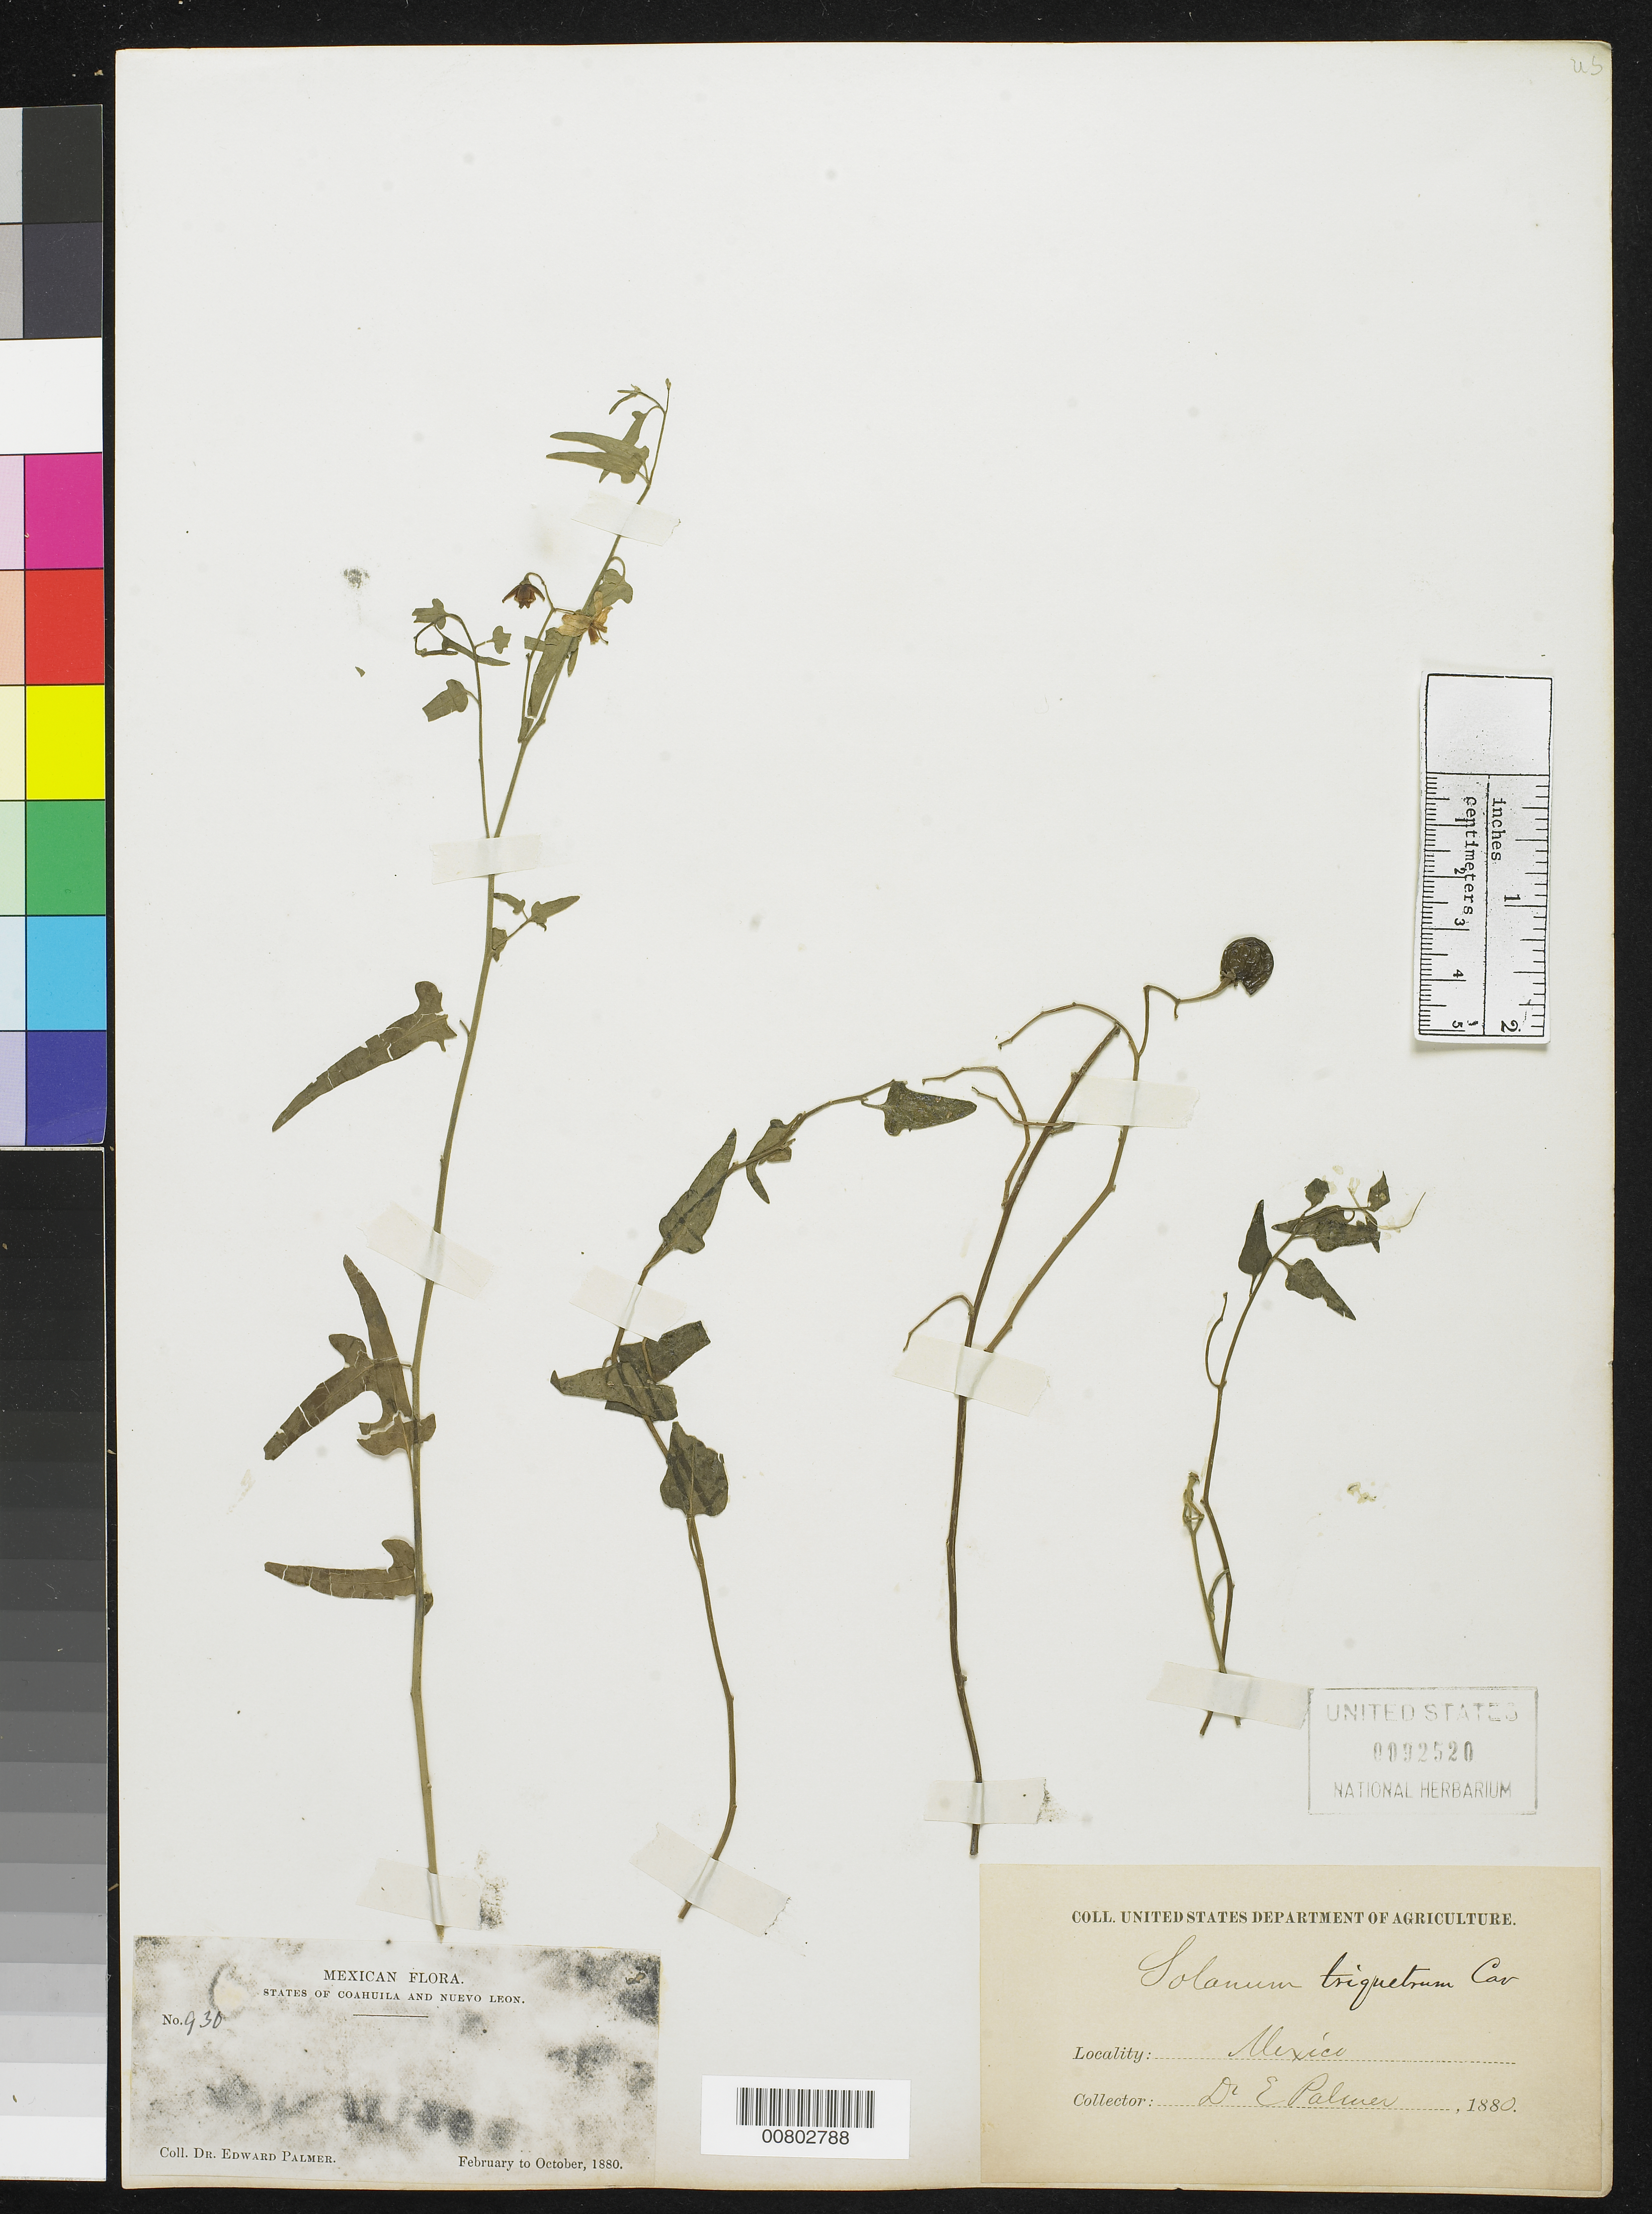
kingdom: Plantae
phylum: Tracheophyta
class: Magnoliopsida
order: Solanales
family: Solanaceae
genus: Solanum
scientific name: Solanum triquetrum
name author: Cav.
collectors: E. Palmer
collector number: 930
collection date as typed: Feb 1880 to -- Oct 1880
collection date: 1880-02/1880-10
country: Mexico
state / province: Coahuila / Nuevo León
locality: States of Coahuila and Nuevo León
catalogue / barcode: US 92520